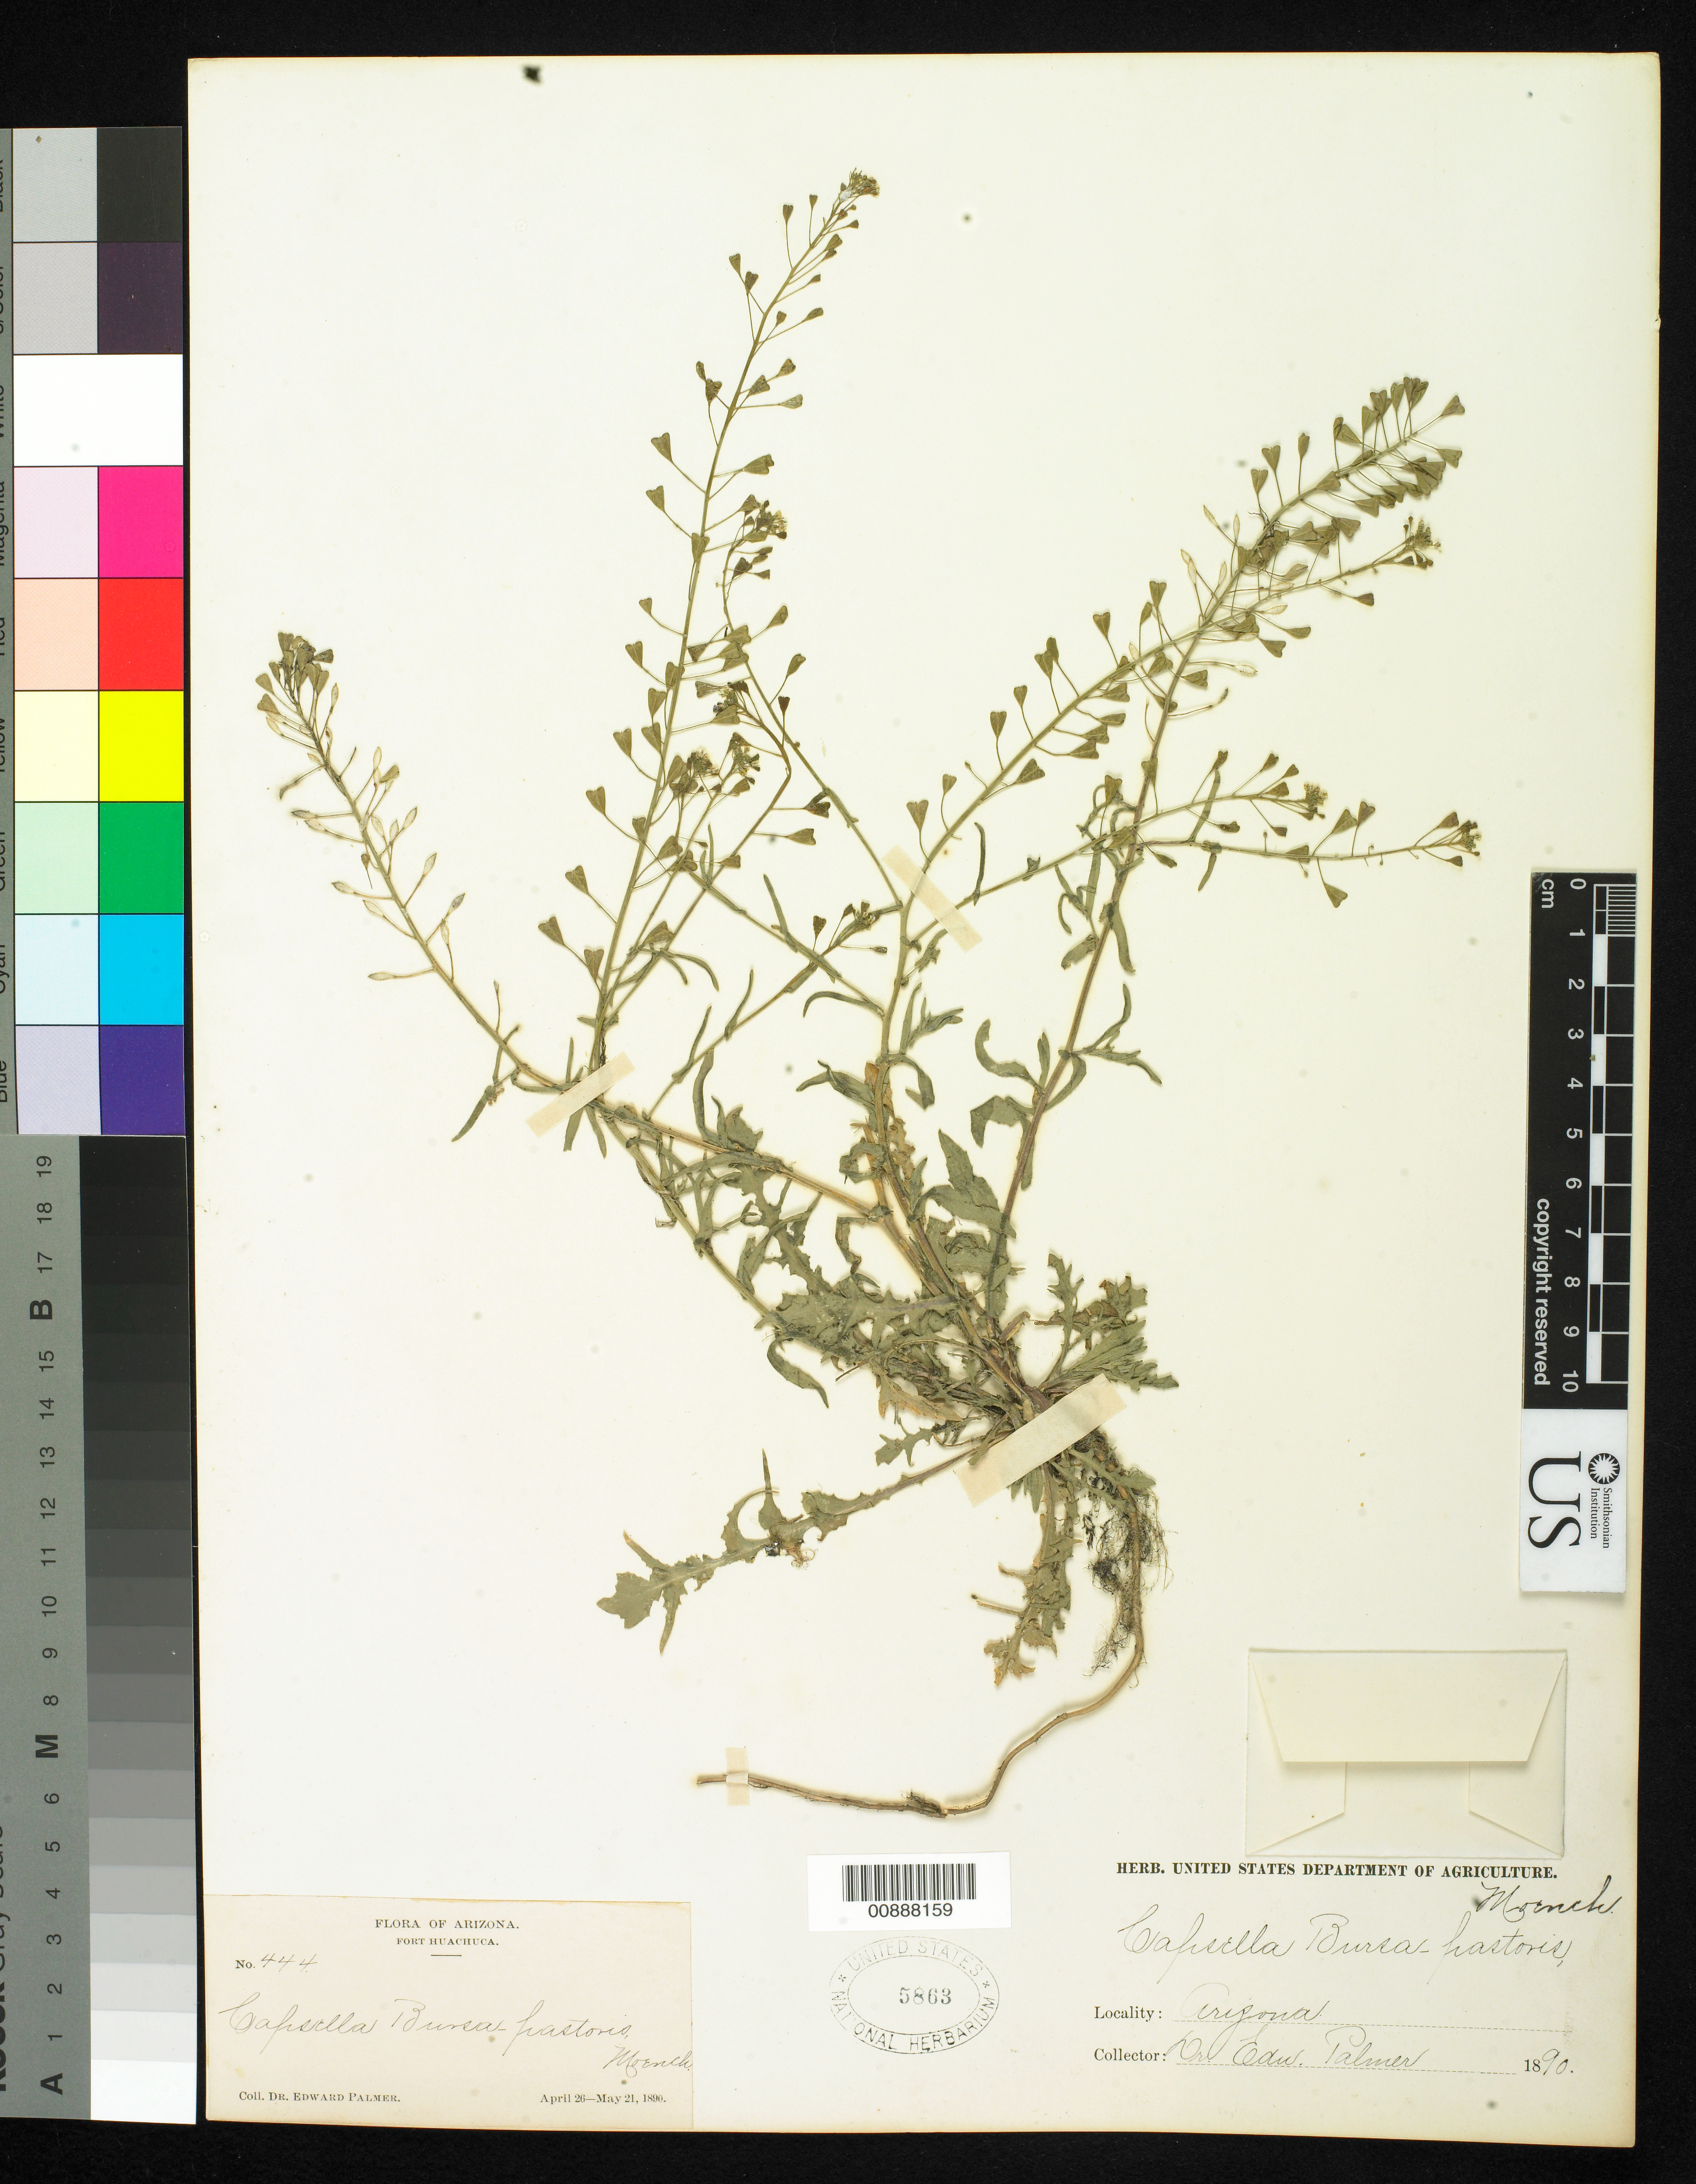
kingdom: Plantae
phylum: Tracheophyta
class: Magnoliopsida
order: Brassicales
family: Brassicaceae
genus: Capsella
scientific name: Capsella bursa-pastoris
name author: (L.) Medik.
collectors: E. Palmer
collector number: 444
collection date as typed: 26 Apr 1890 to 21 May 1890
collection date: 1890-04-26/1890-05-21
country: United States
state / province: Arizona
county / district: Cochise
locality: Fort Huachuca.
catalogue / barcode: US 5863